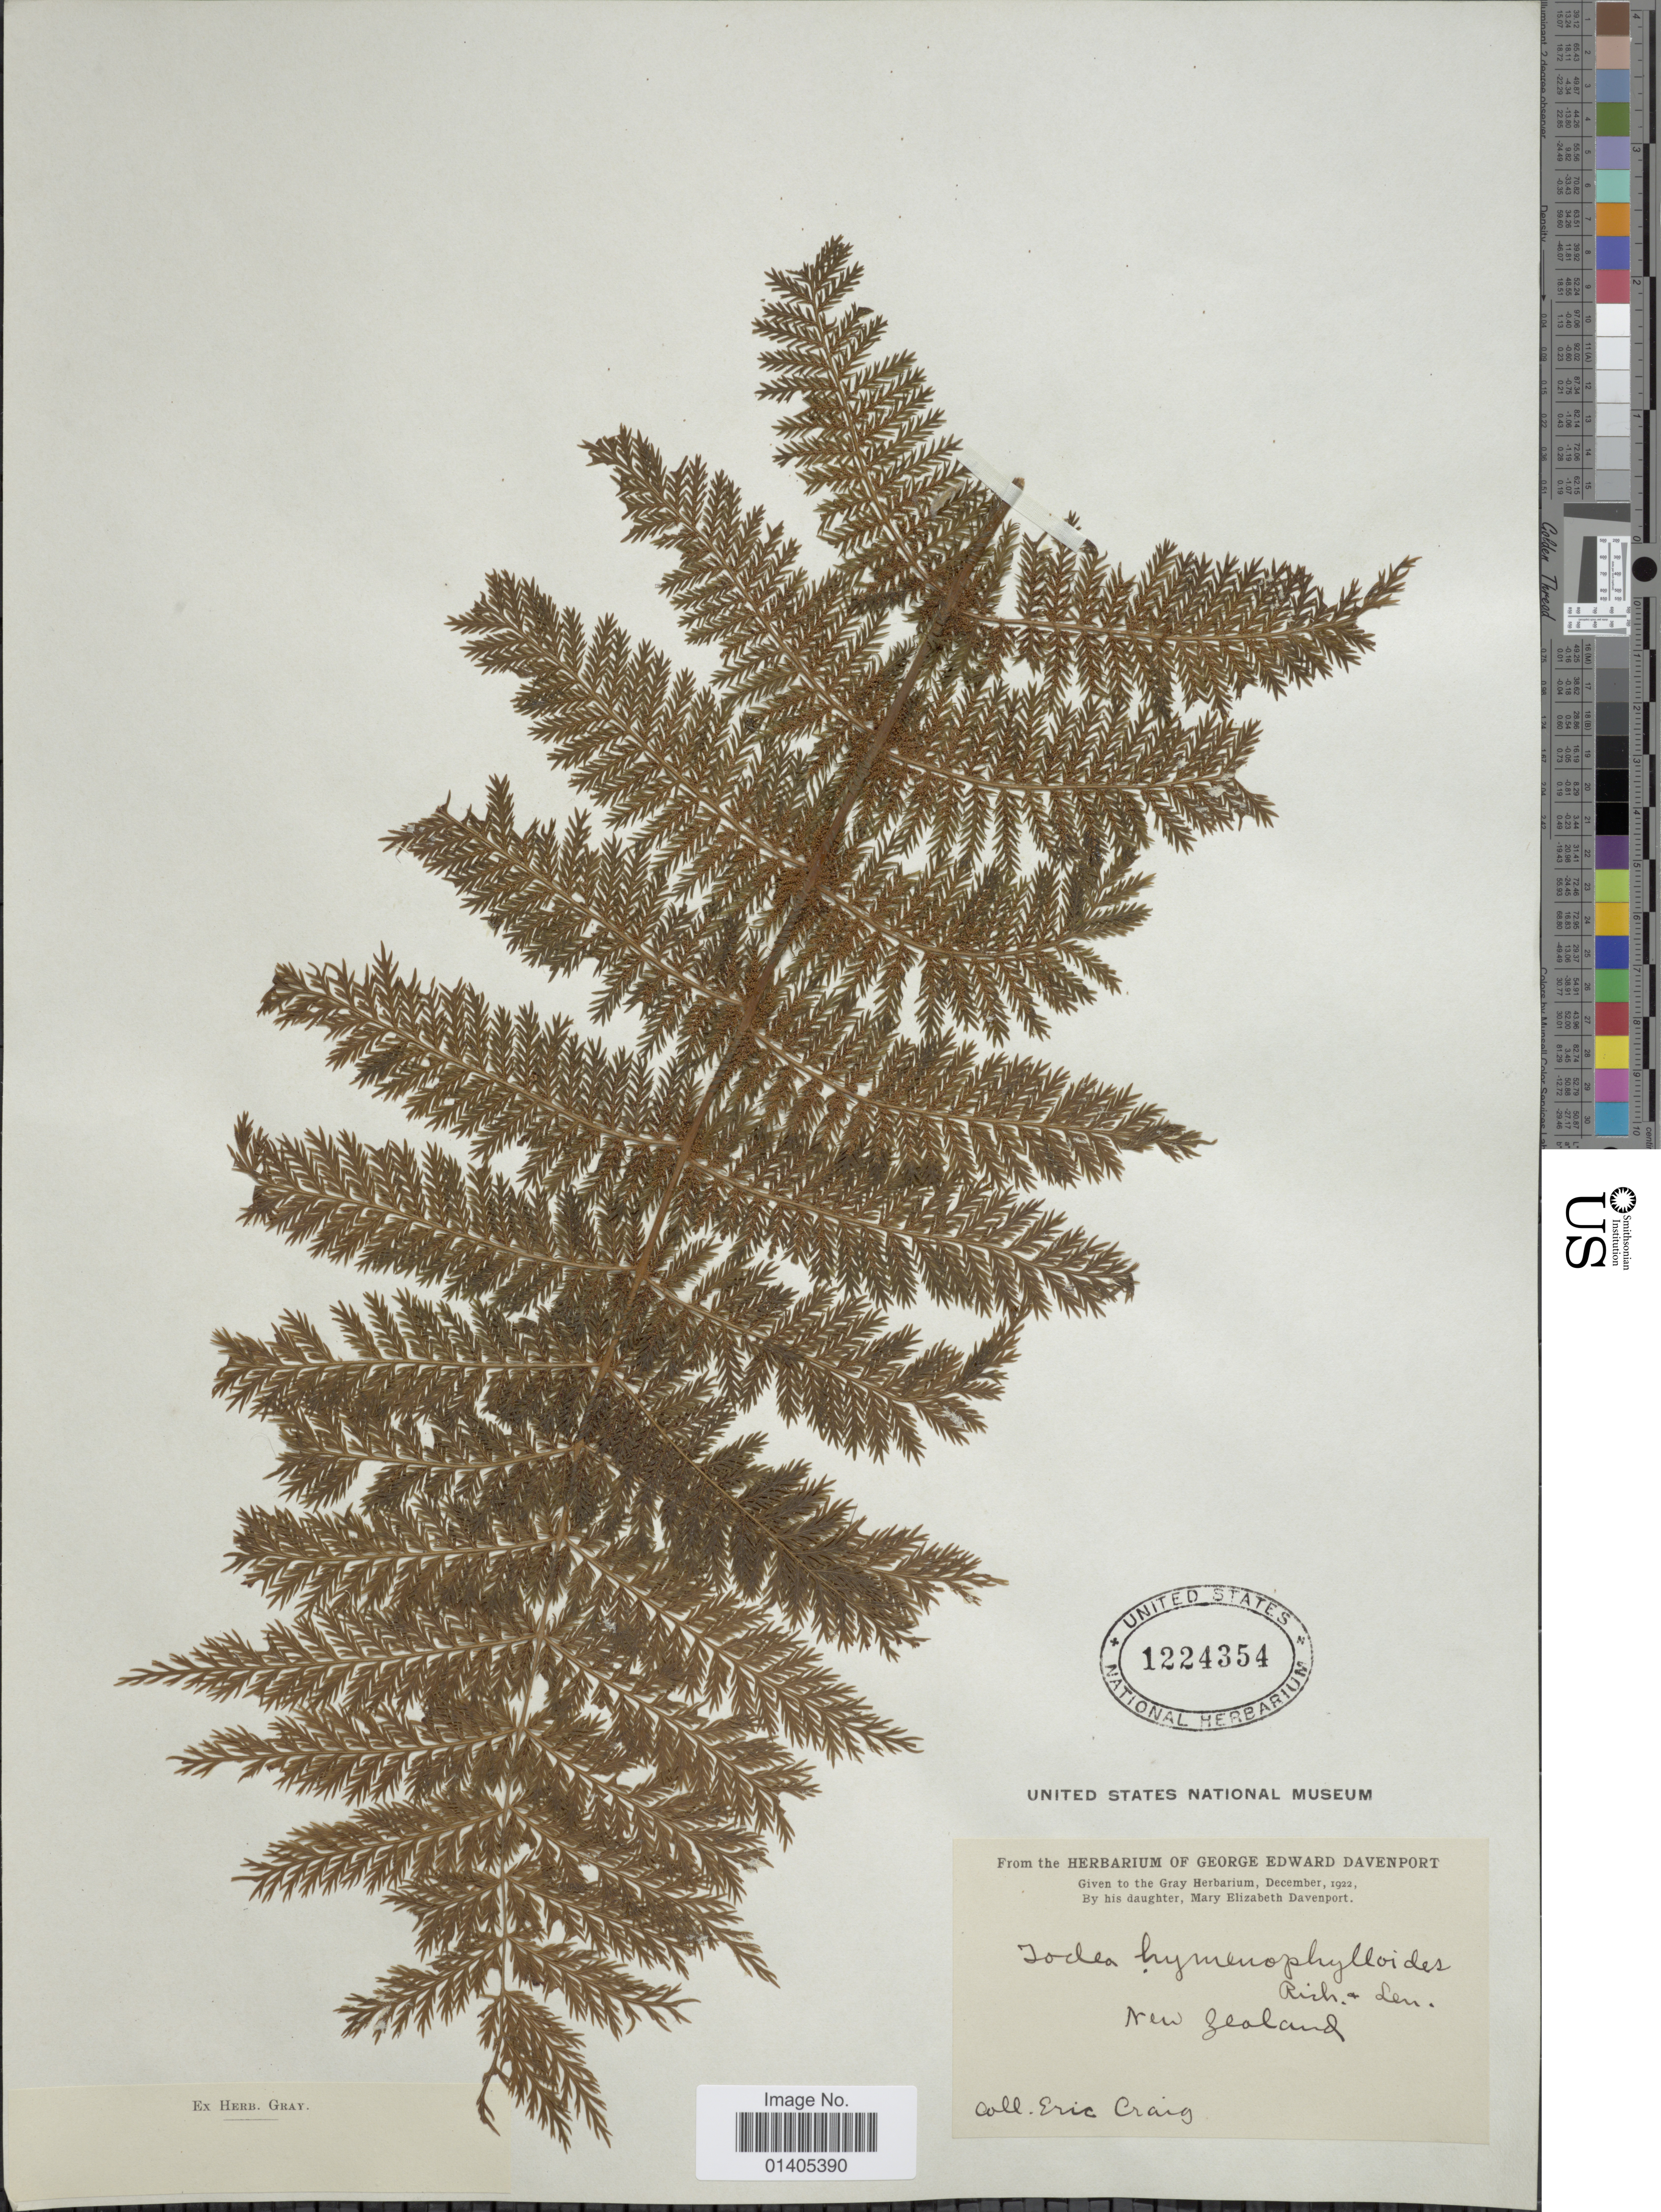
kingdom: Plantae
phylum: Tracheophyta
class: Polypodiopsida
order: Osmundales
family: Osmundaceae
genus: Leptopteris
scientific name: Leptopteris hymenophylloides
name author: (A. Rich.) C. Presl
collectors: E. Craig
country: New Zealand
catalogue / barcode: US 1224354